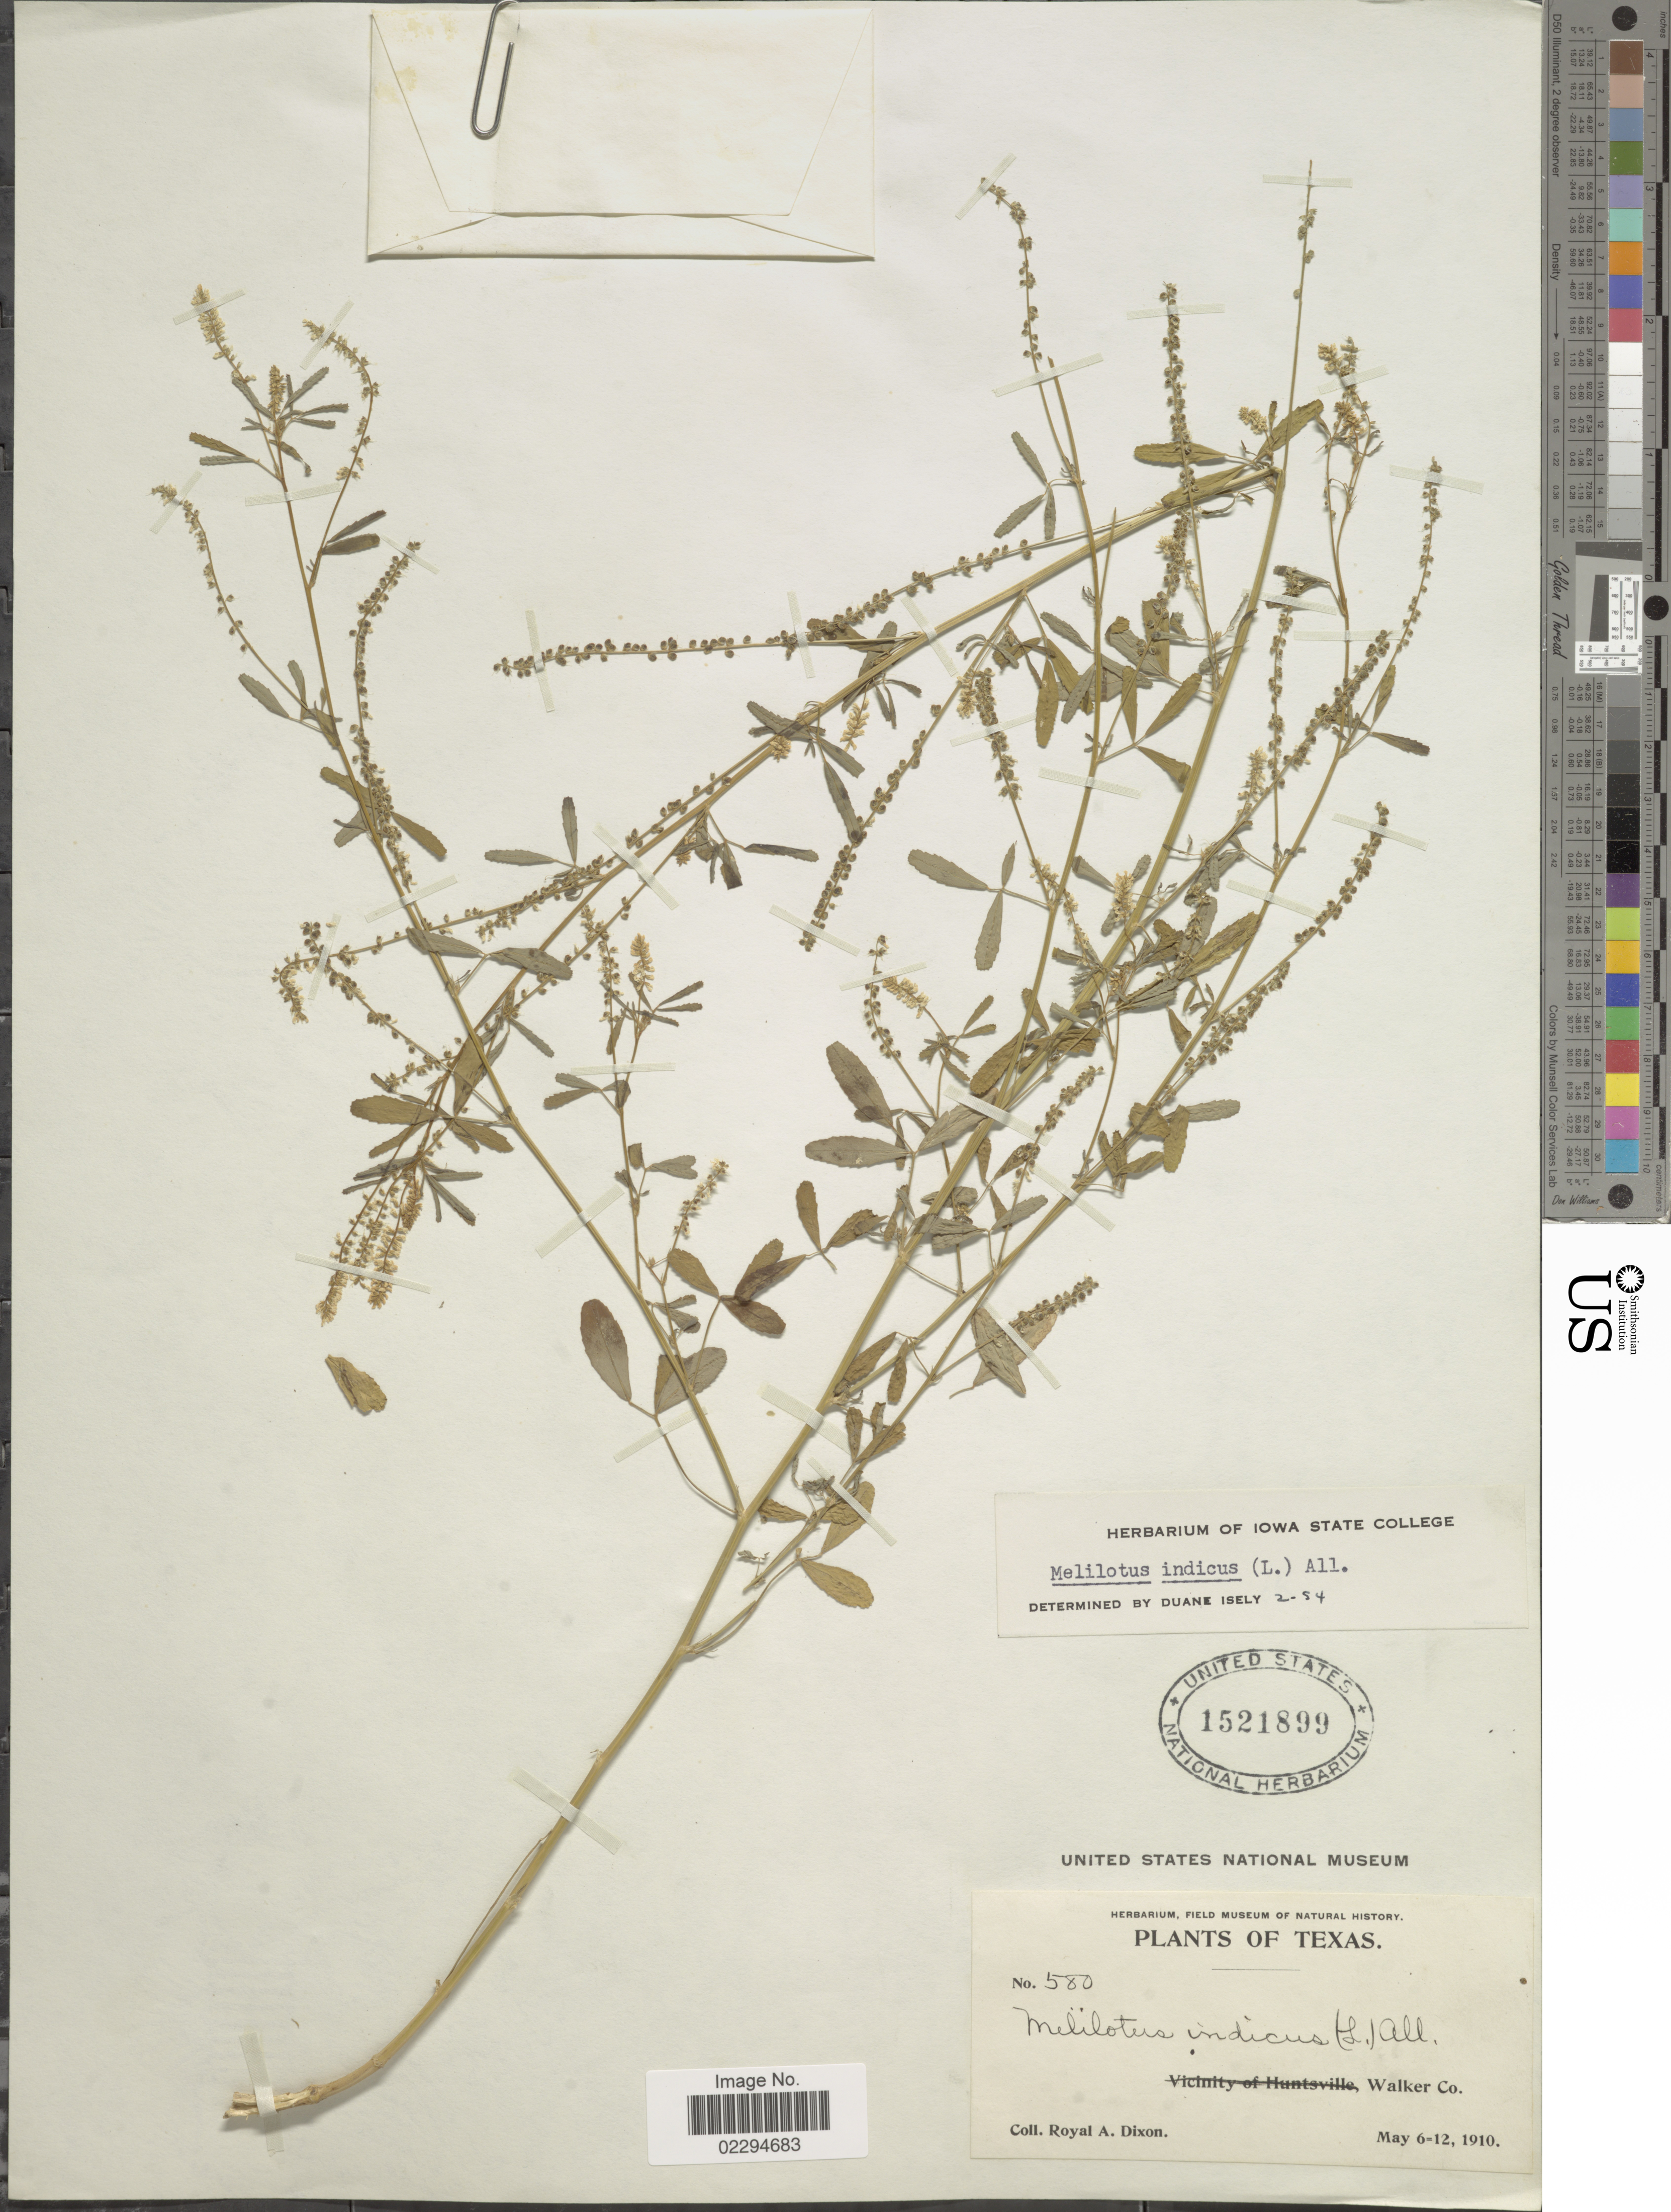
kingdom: Plantae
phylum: Tracheophyta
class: Magnoliopsida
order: Fabales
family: Fabaceae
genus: Melilotus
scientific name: Melilotus indicus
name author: (L.) All.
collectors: R. A. Dixon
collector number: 580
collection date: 1910-05-06/1910-05-12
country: United States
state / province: Texas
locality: Walker Co.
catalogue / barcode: US 1521899